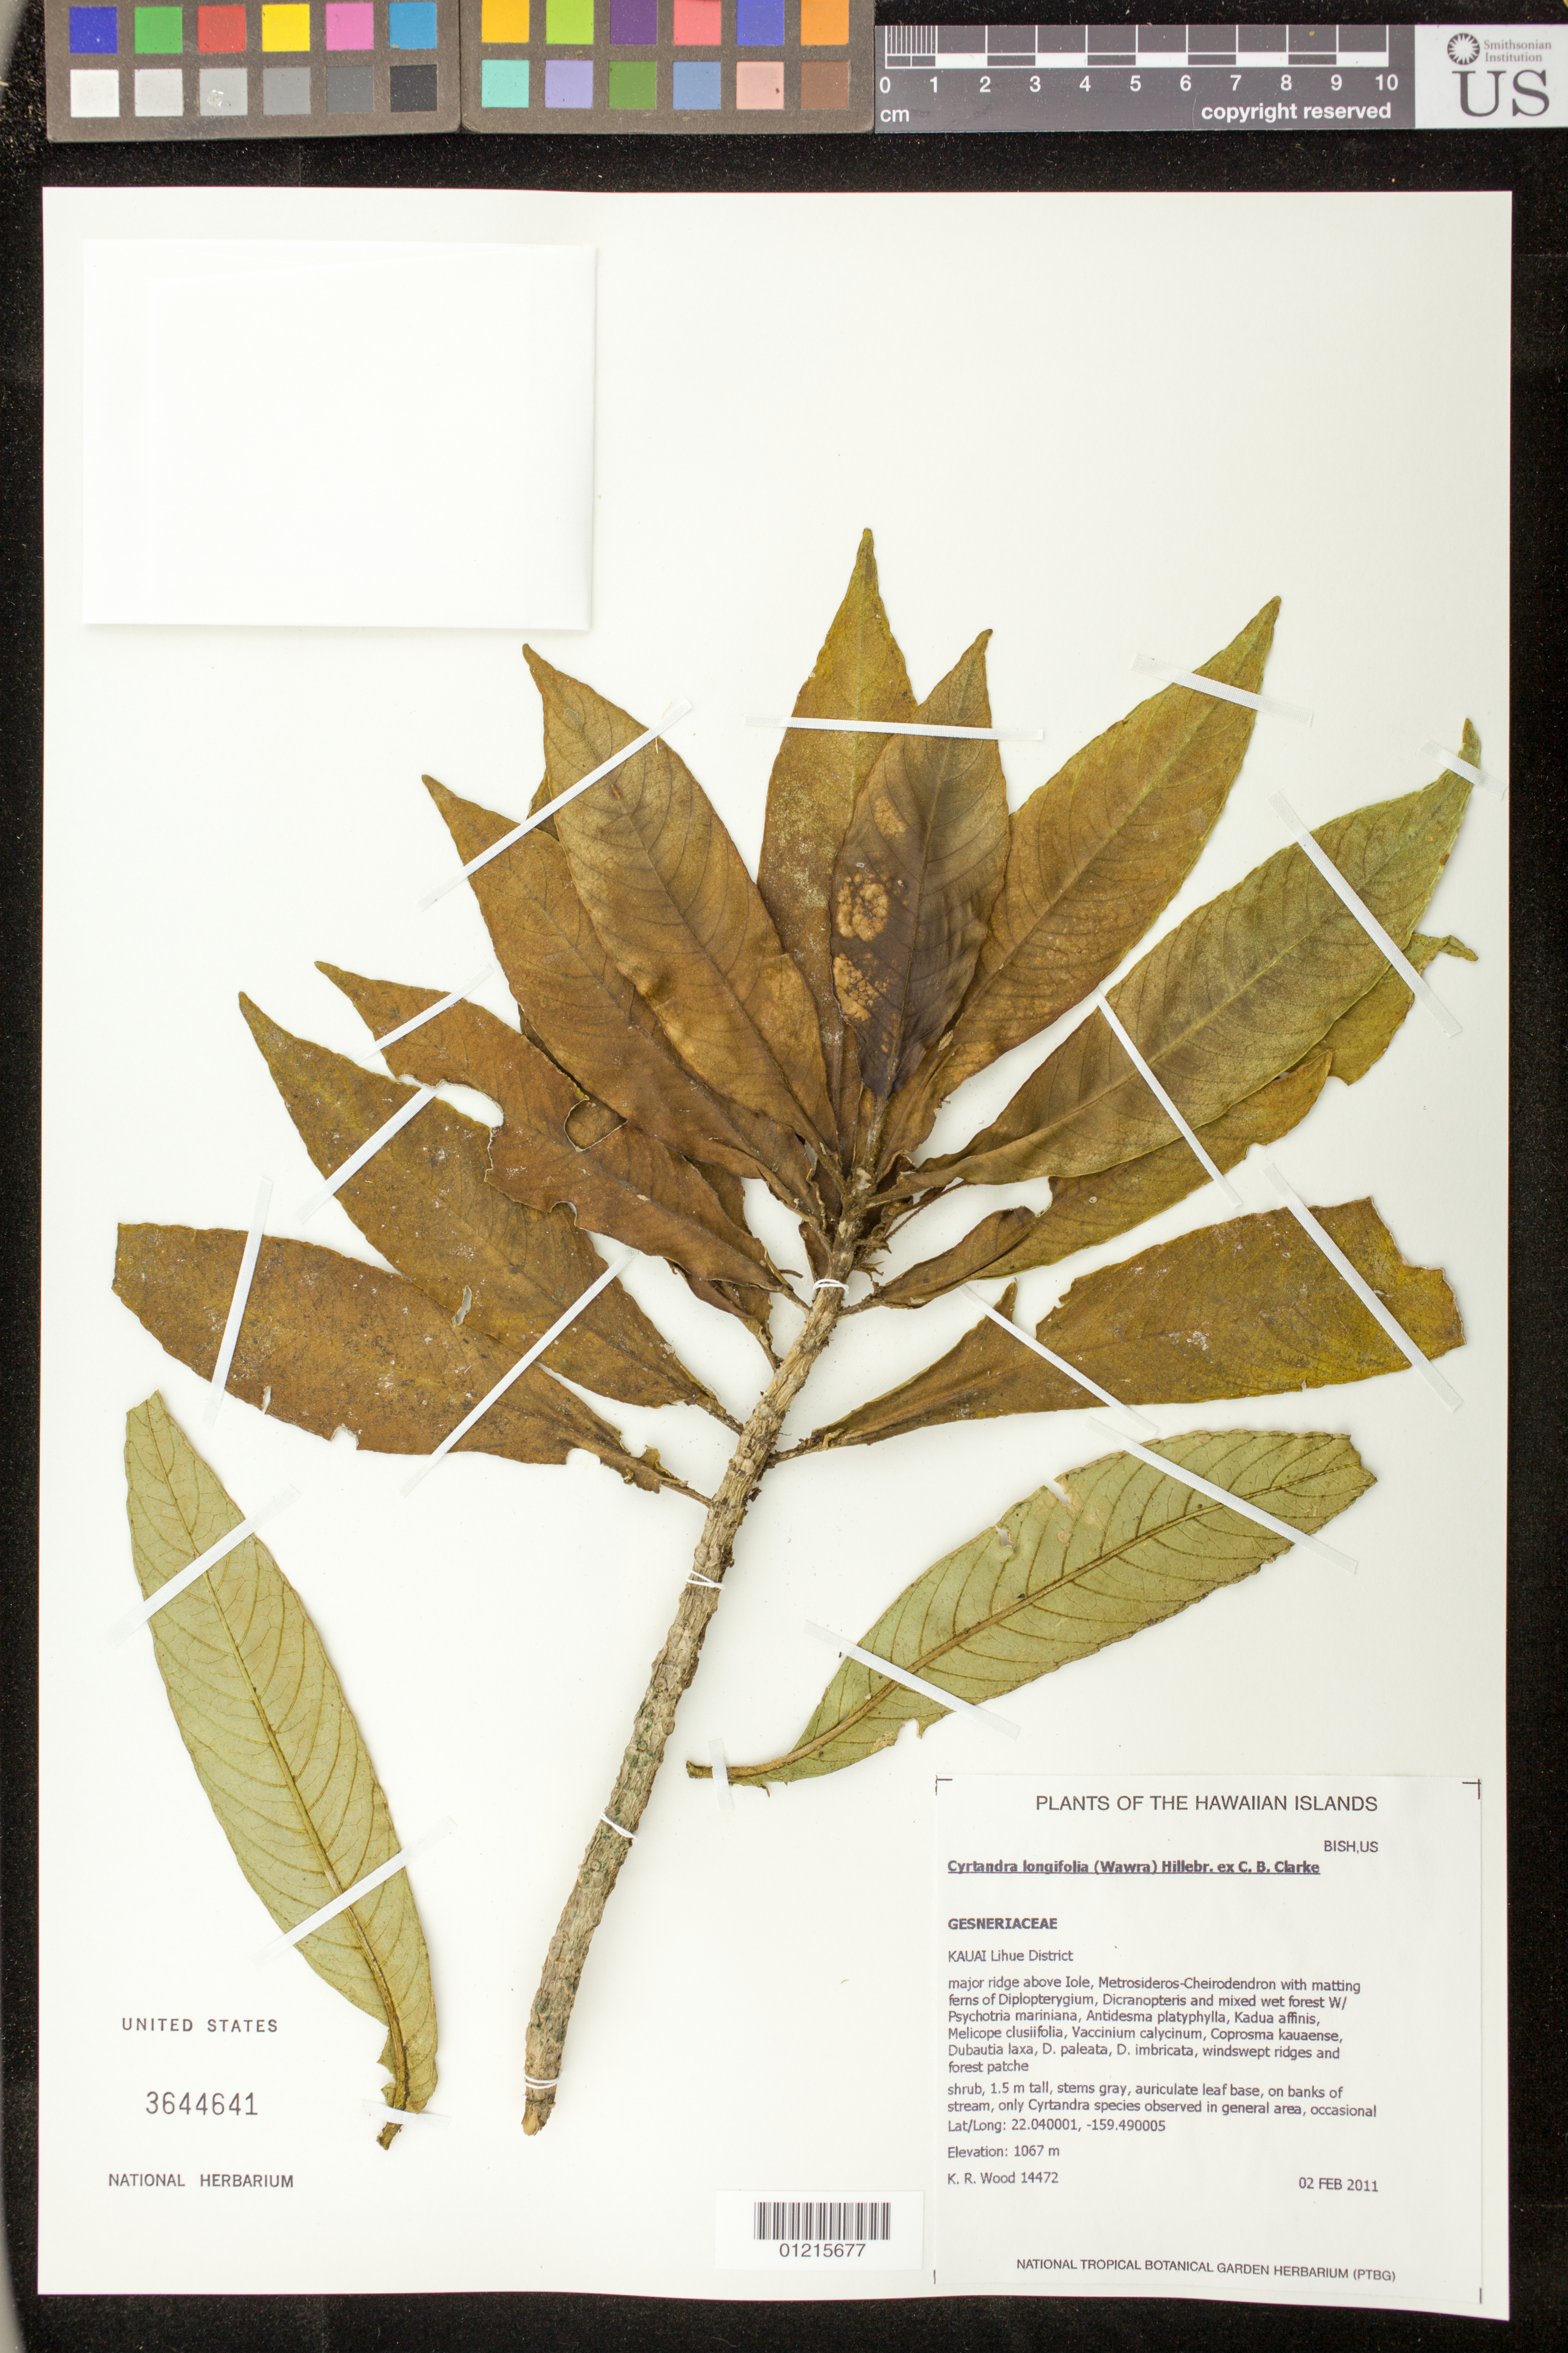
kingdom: Plantae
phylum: Tracheophyta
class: Magnoliopsida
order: Lamiales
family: Gesneriaceae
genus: Cyrtandra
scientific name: Cyrtandra longifolia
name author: (Wawra) Hillebr. ex C.B. Clarke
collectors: K. R. Wood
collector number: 14472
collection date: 2011-02-02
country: United States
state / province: Hawaii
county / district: Kauai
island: Kaua'i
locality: Lihue District, major ridge above Iole.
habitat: Mixed wet forest.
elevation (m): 1067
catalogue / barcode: US 3544641